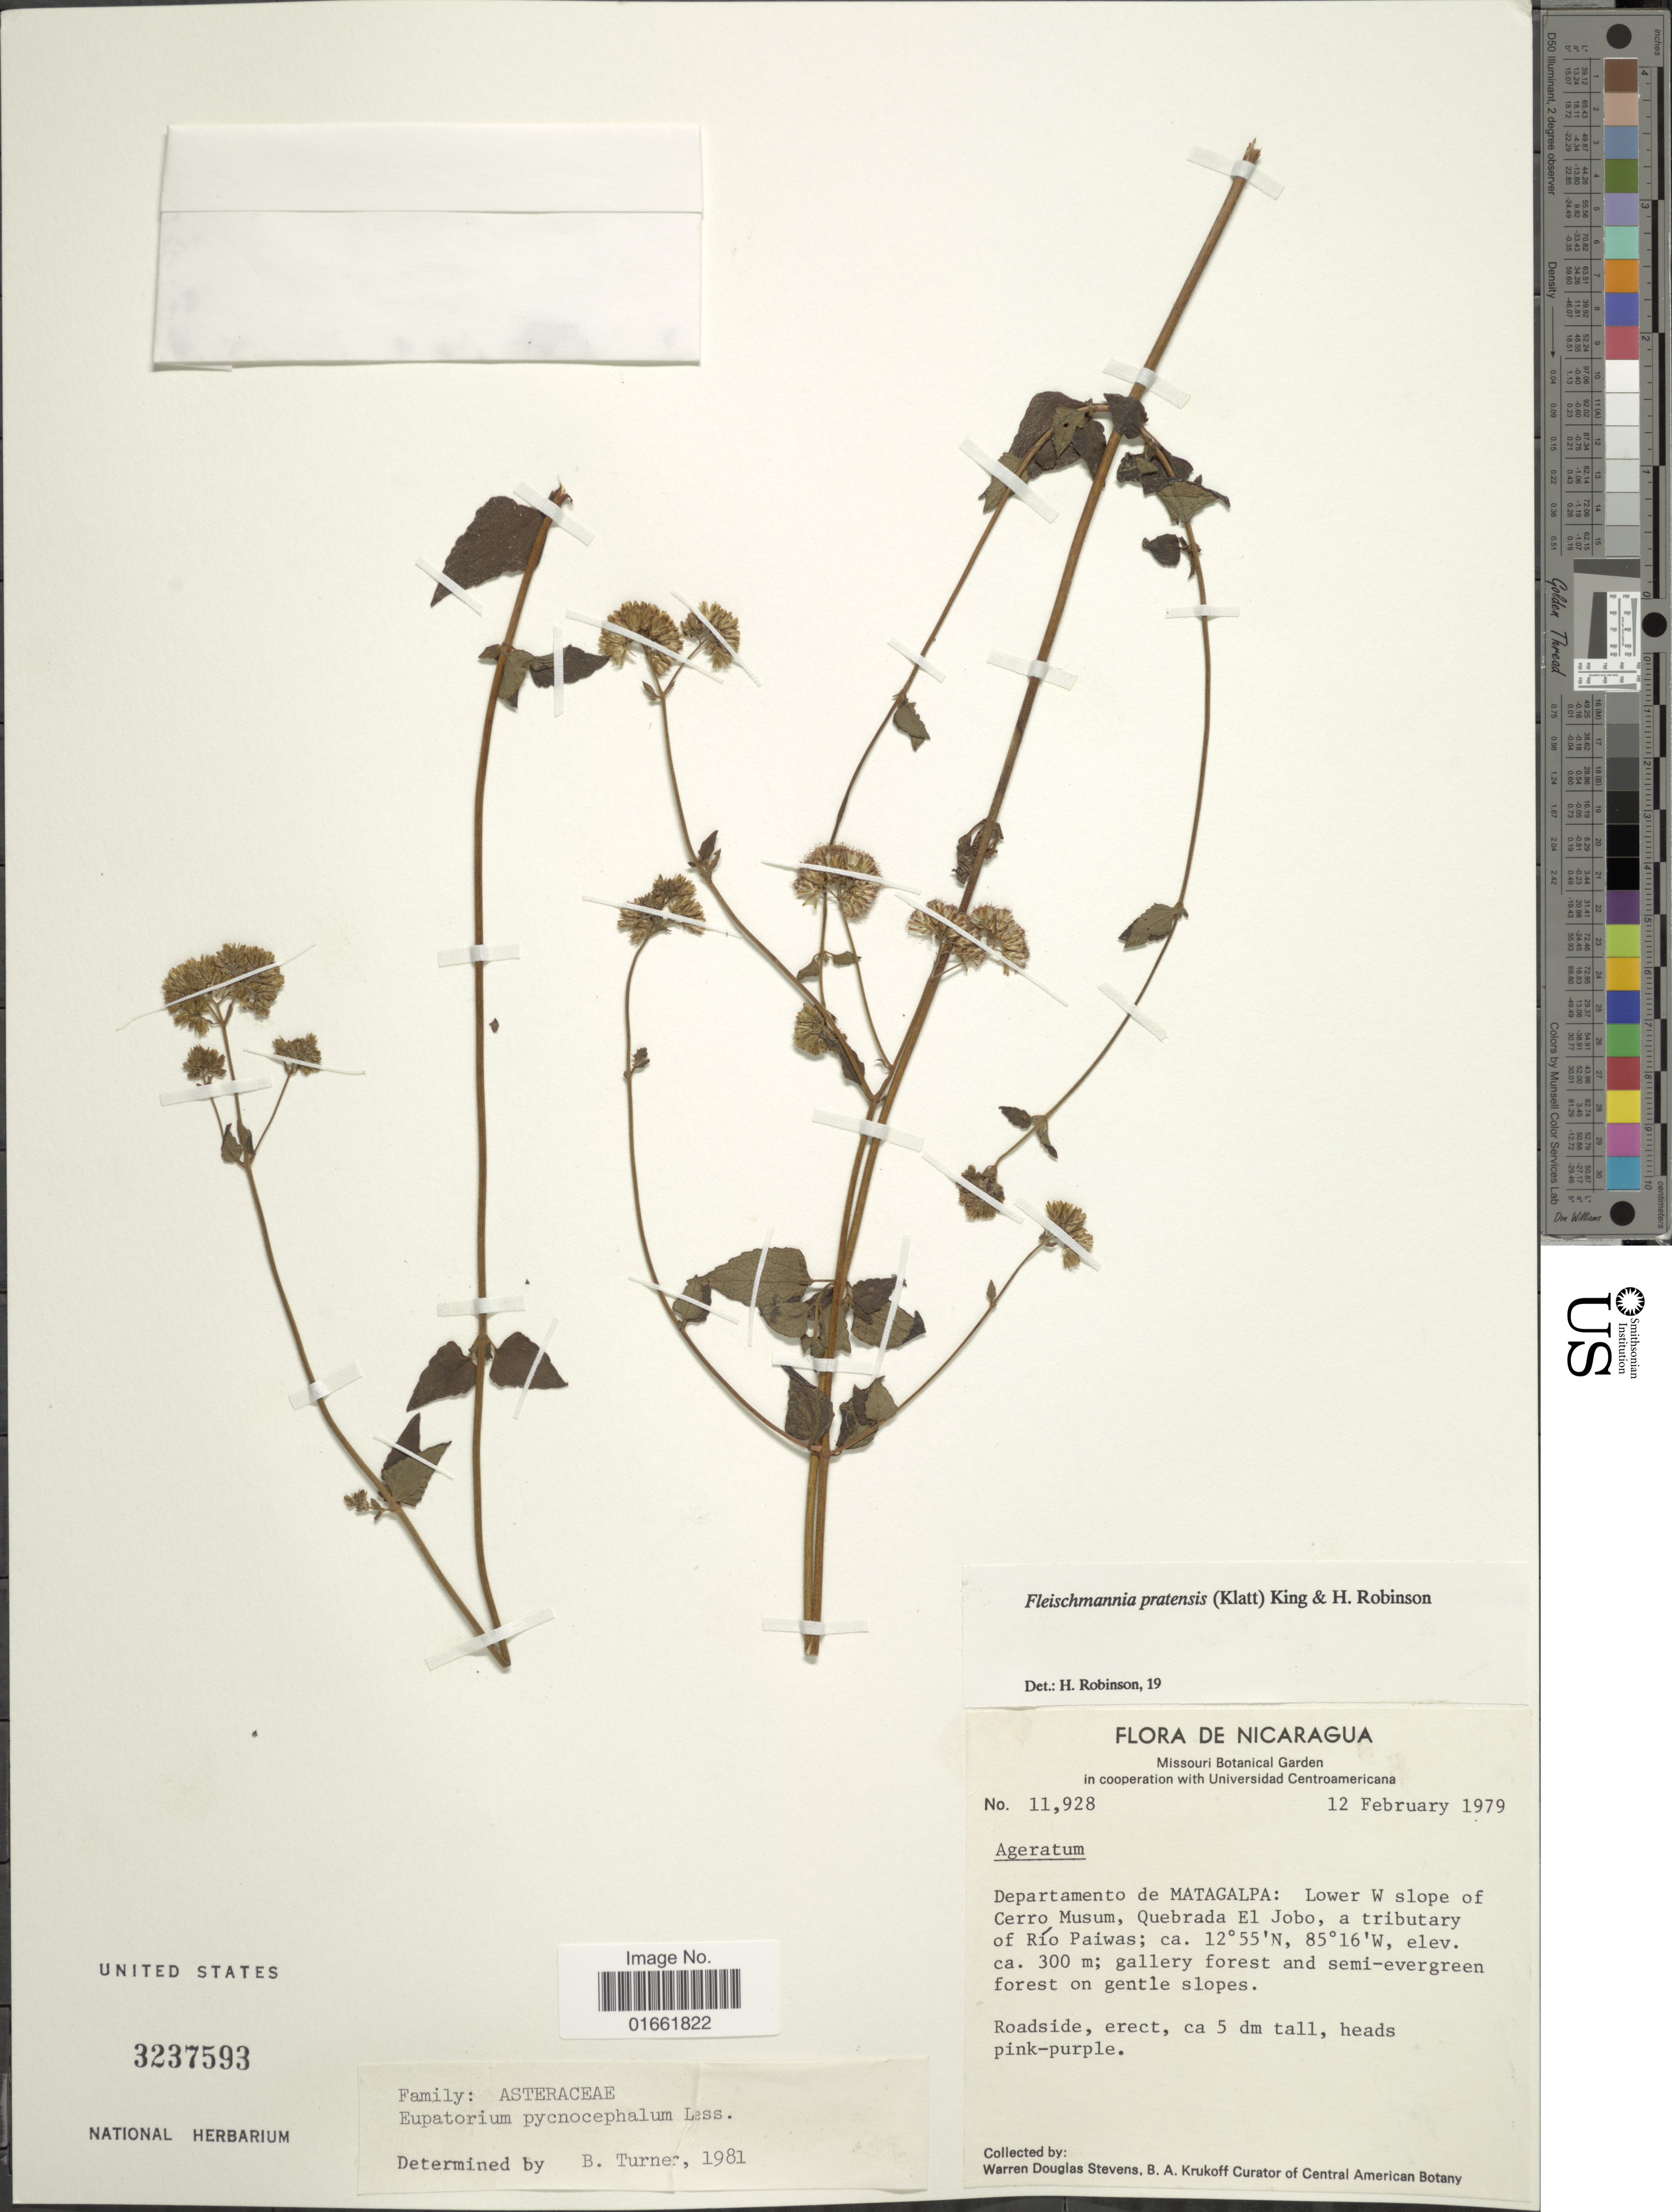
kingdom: Plantae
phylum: Tracheophyta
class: Magnoliopsida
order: Asterales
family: Asteraceae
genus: Fleischmannia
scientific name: Fleischmannia pratensis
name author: (Klatt) R.M. King & H. Rob.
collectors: W. D. Stevens & B. A. Krukoff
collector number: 11928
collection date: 1979-02-12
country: Nicaragua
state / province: Matagalpa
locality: Departamento de Matagalpa: Lower W slope of Cerro Musum, Quebrada El Jobo, a tributary of Río Paiwas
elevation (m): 300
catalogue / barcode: US 3237593